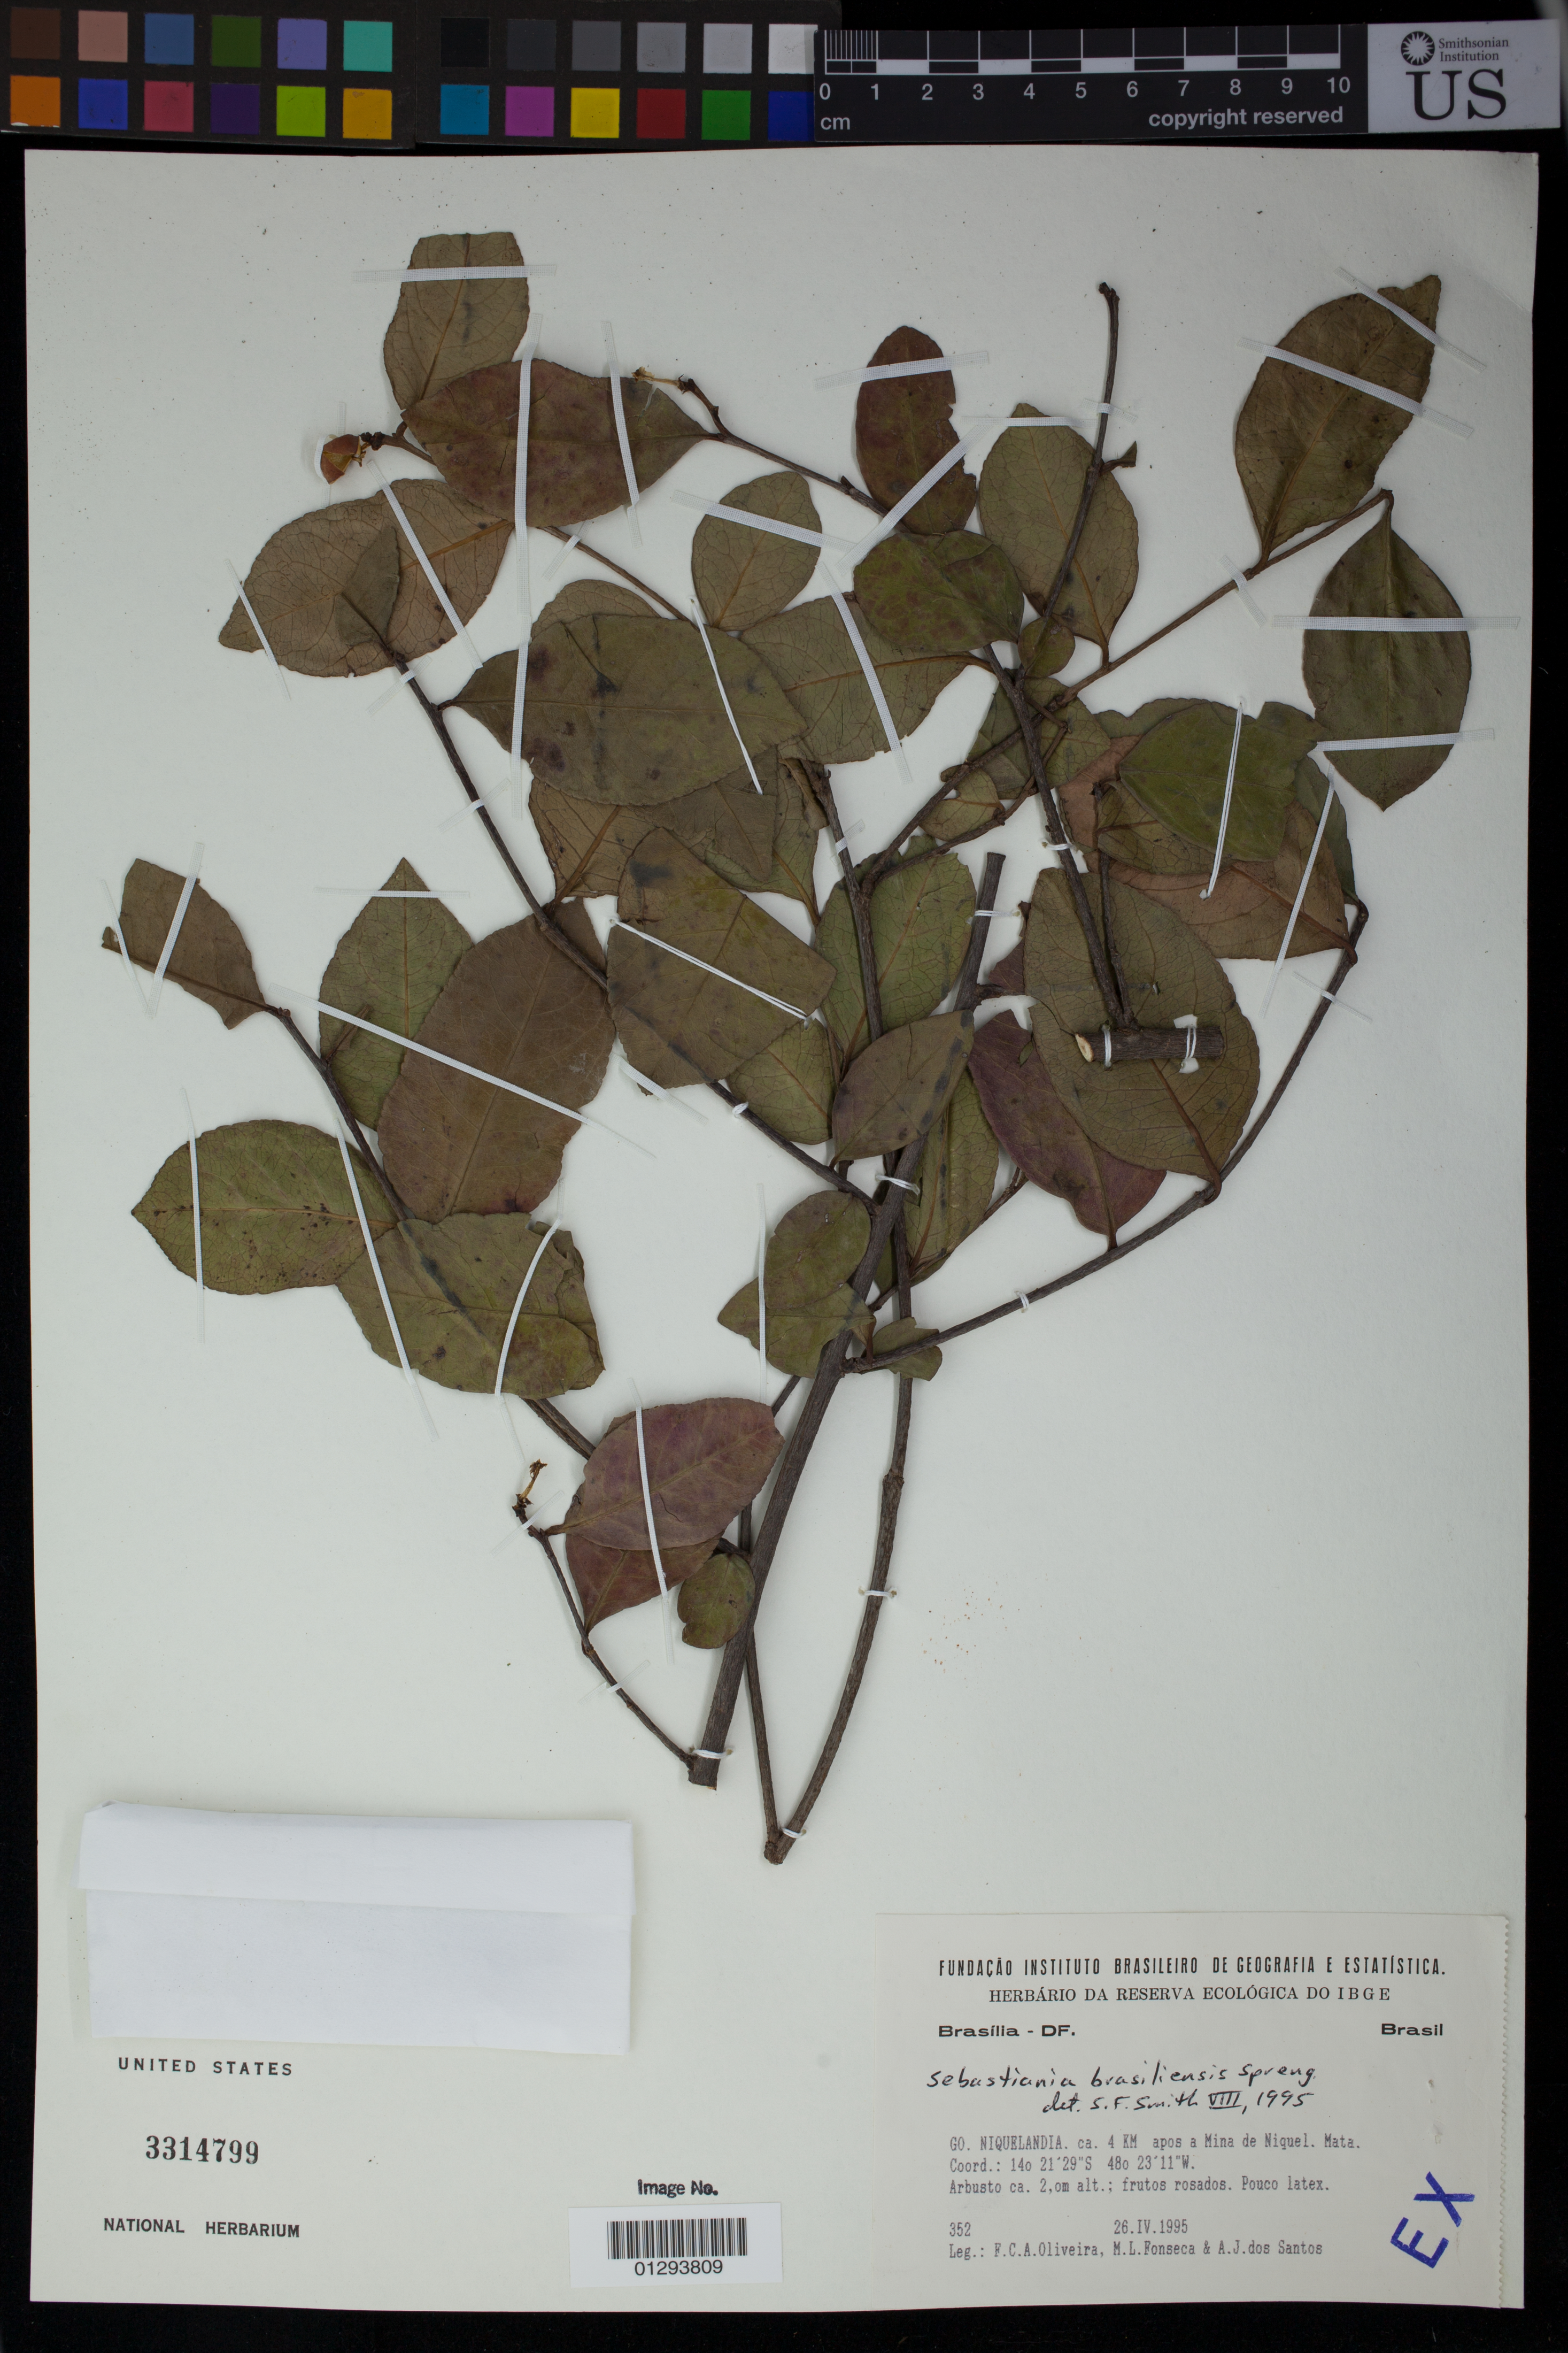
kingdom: Plantae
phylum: Tracheophyta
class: Magnoliopsida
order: Malpighiales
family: Euphorbiaceae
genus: Sebastiania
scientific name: Sebastiania brasiliensis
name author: Spreng.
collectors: F. C. A. Oliveira, M. Fonseca & A. Santos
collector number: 352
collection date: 1995-04-26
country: Brazil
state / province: Goiás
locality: GO. Niquelandia. ca. 4km apos a Mina de Niquel. Mata.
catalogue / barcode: US 3314799